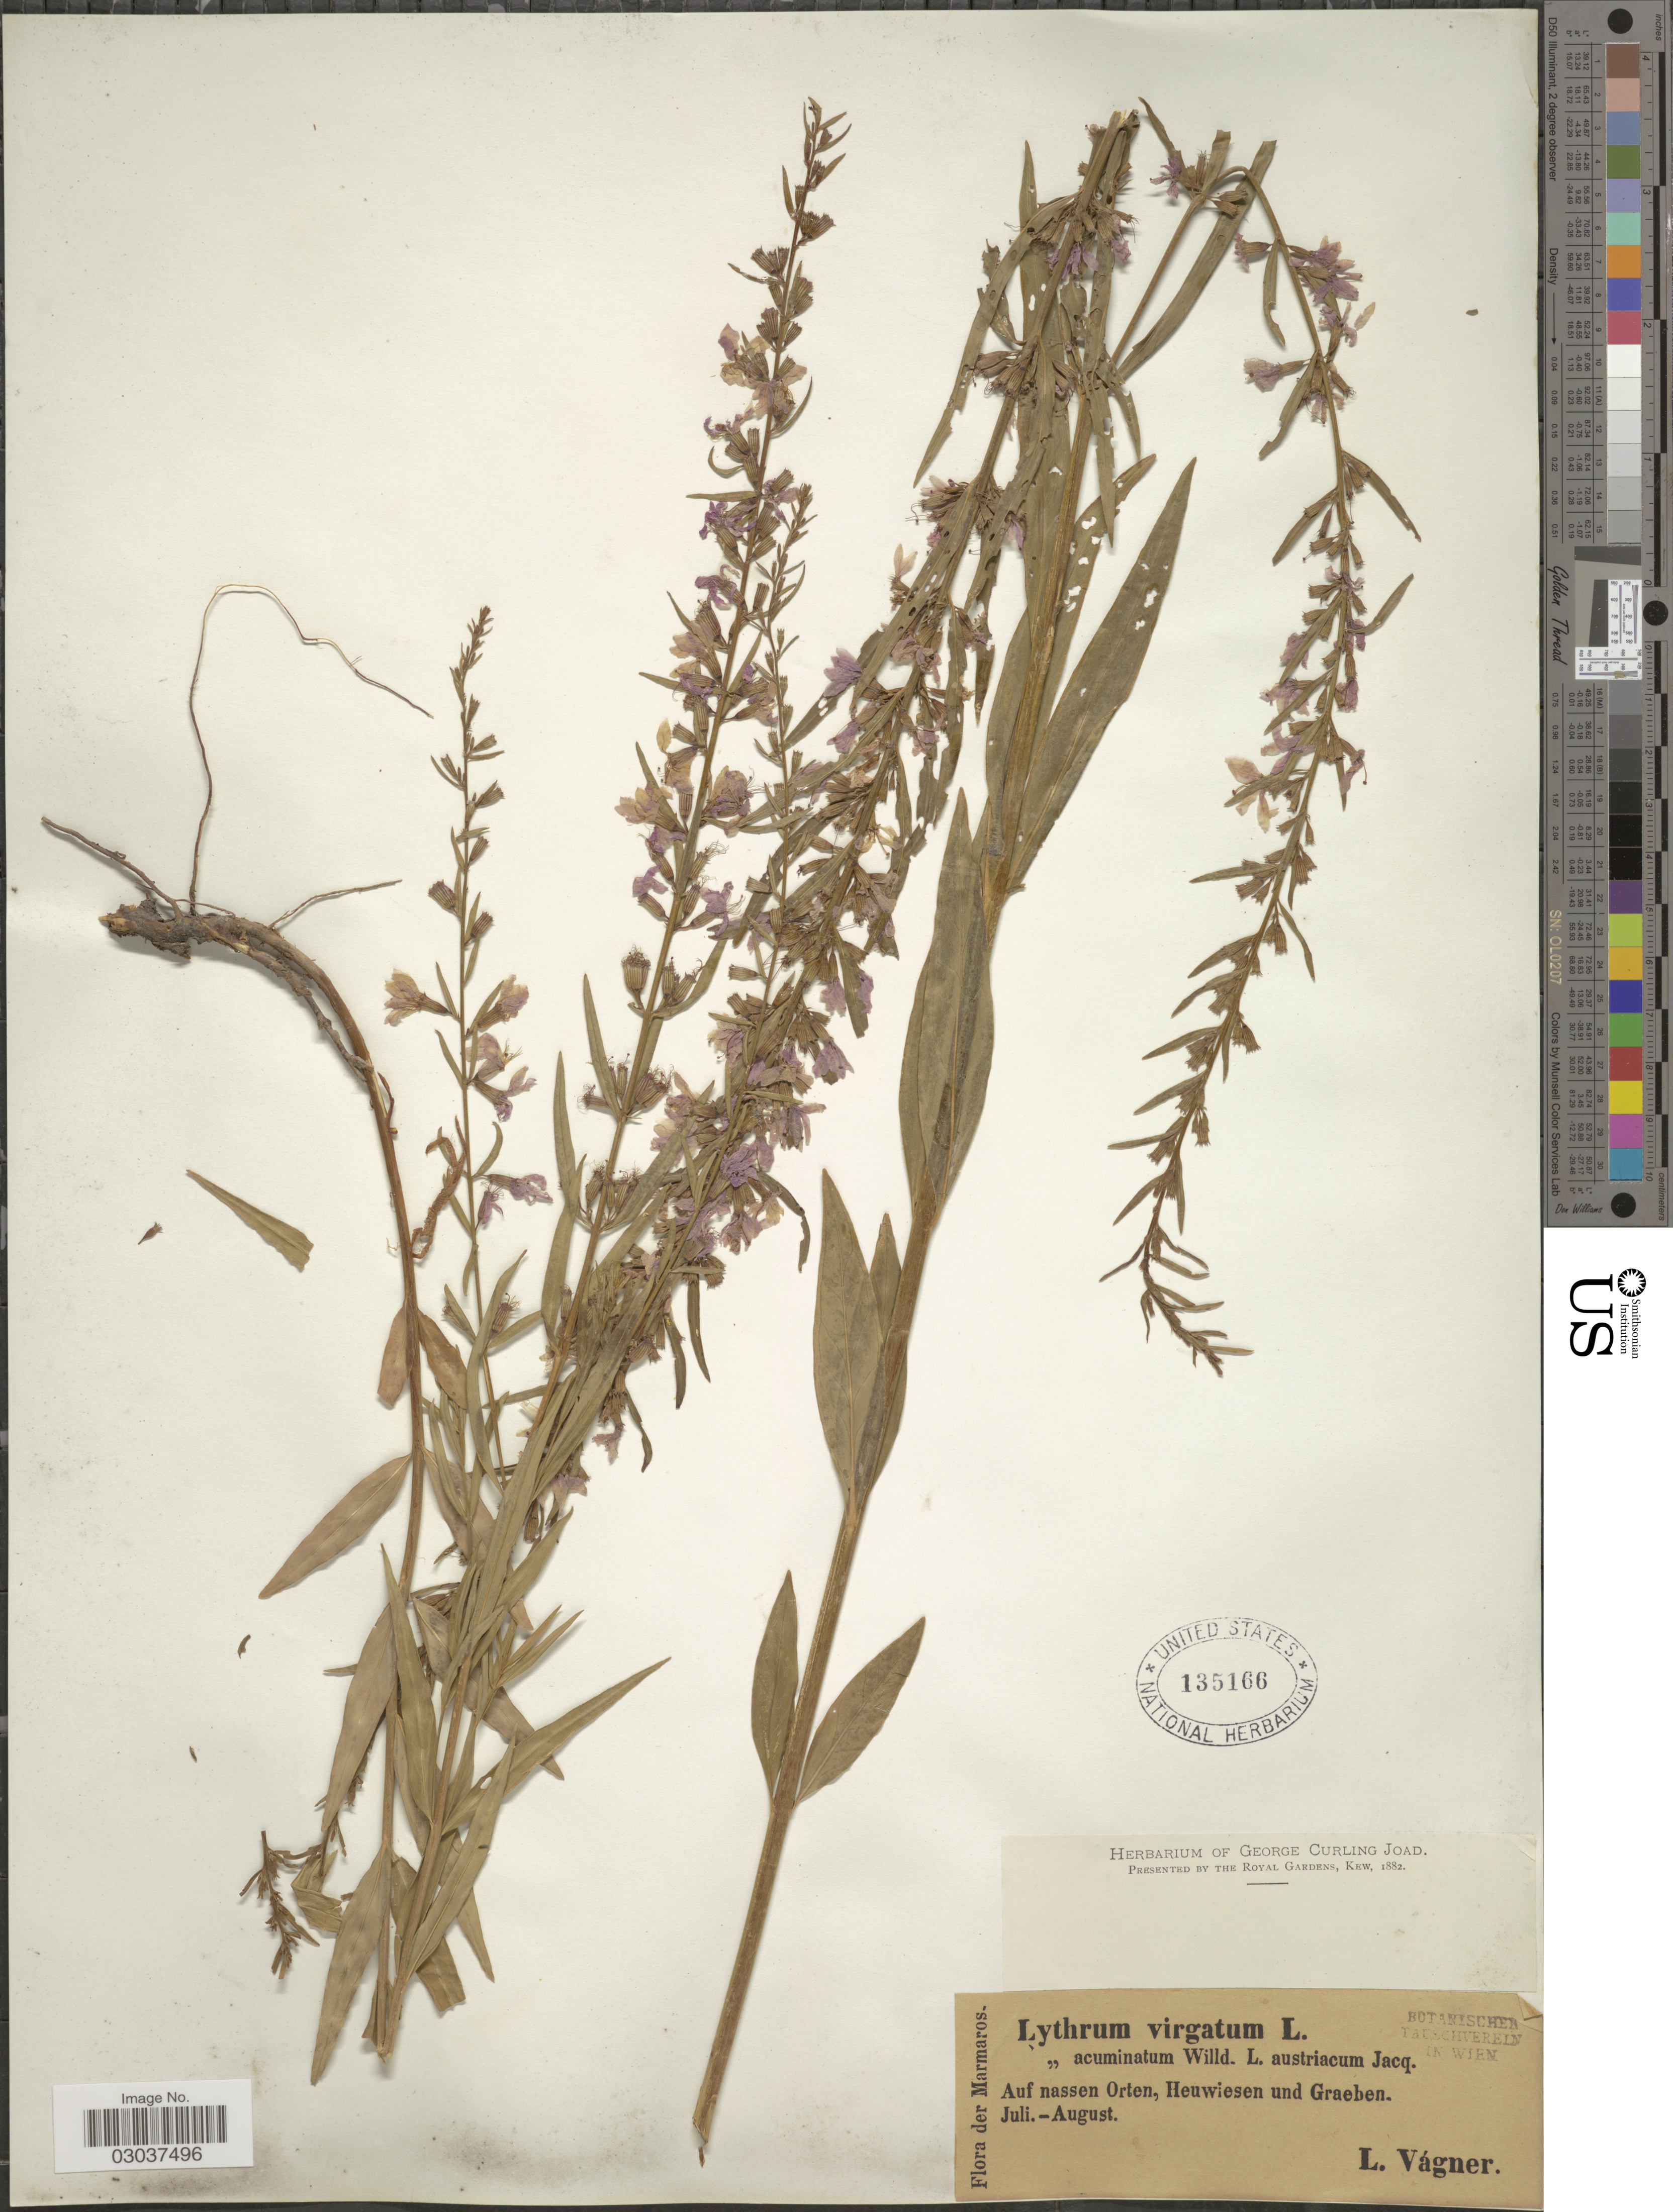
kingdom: Plantae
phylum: Tracheophyta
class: Magnoliopsida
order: Myrtales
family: Lythraceae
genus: Lythrum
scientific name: Lythrum virgatum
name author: L.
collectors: L. Vagner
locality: Marmaros. Auf nassen Orten, Heuwiesen und Graeben.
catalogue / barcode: US 135166